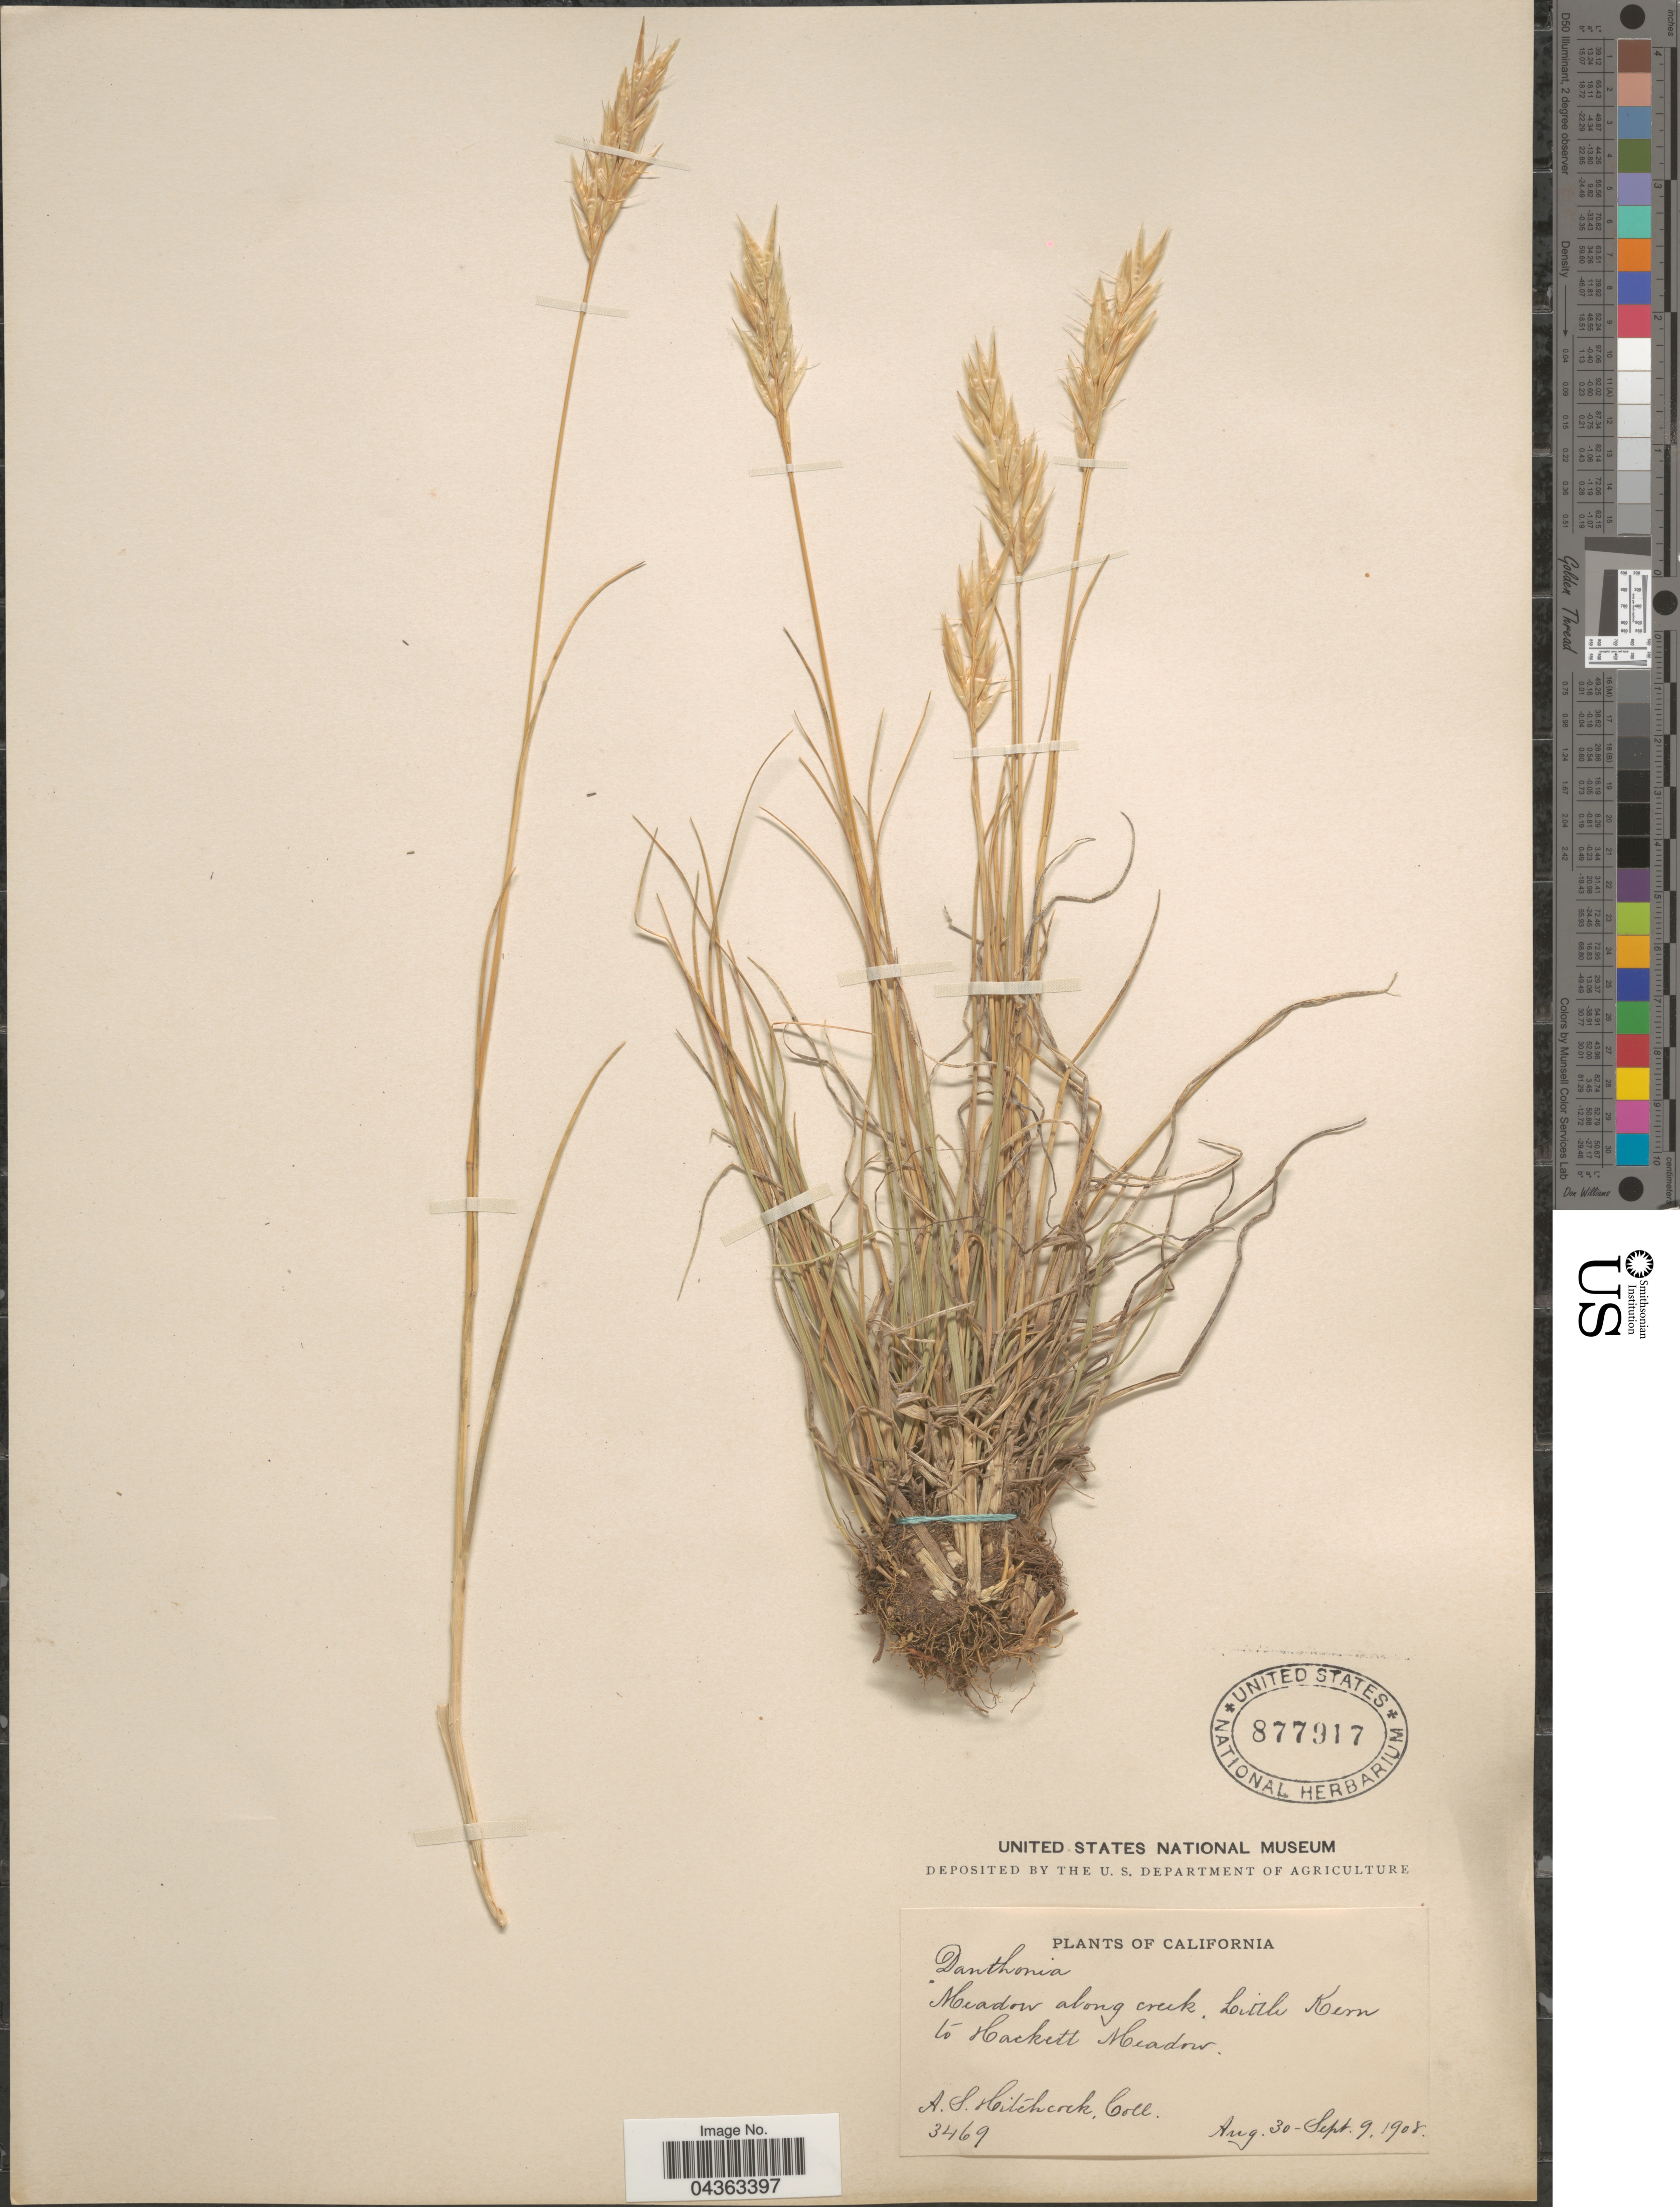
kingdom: Plantae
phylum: Tracheophyta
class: Liliopsida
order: Poales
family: Poaceae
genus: Danthonia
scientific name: Danthonia intermedia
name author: Vasey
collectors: A. S. Hitchcock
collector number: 3469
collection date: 1908-08-30/1908-09-09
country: United States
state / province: California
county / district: Kern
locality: Meadow along creek. Little Kern to Hackett Meadow.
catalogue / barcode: US 877917